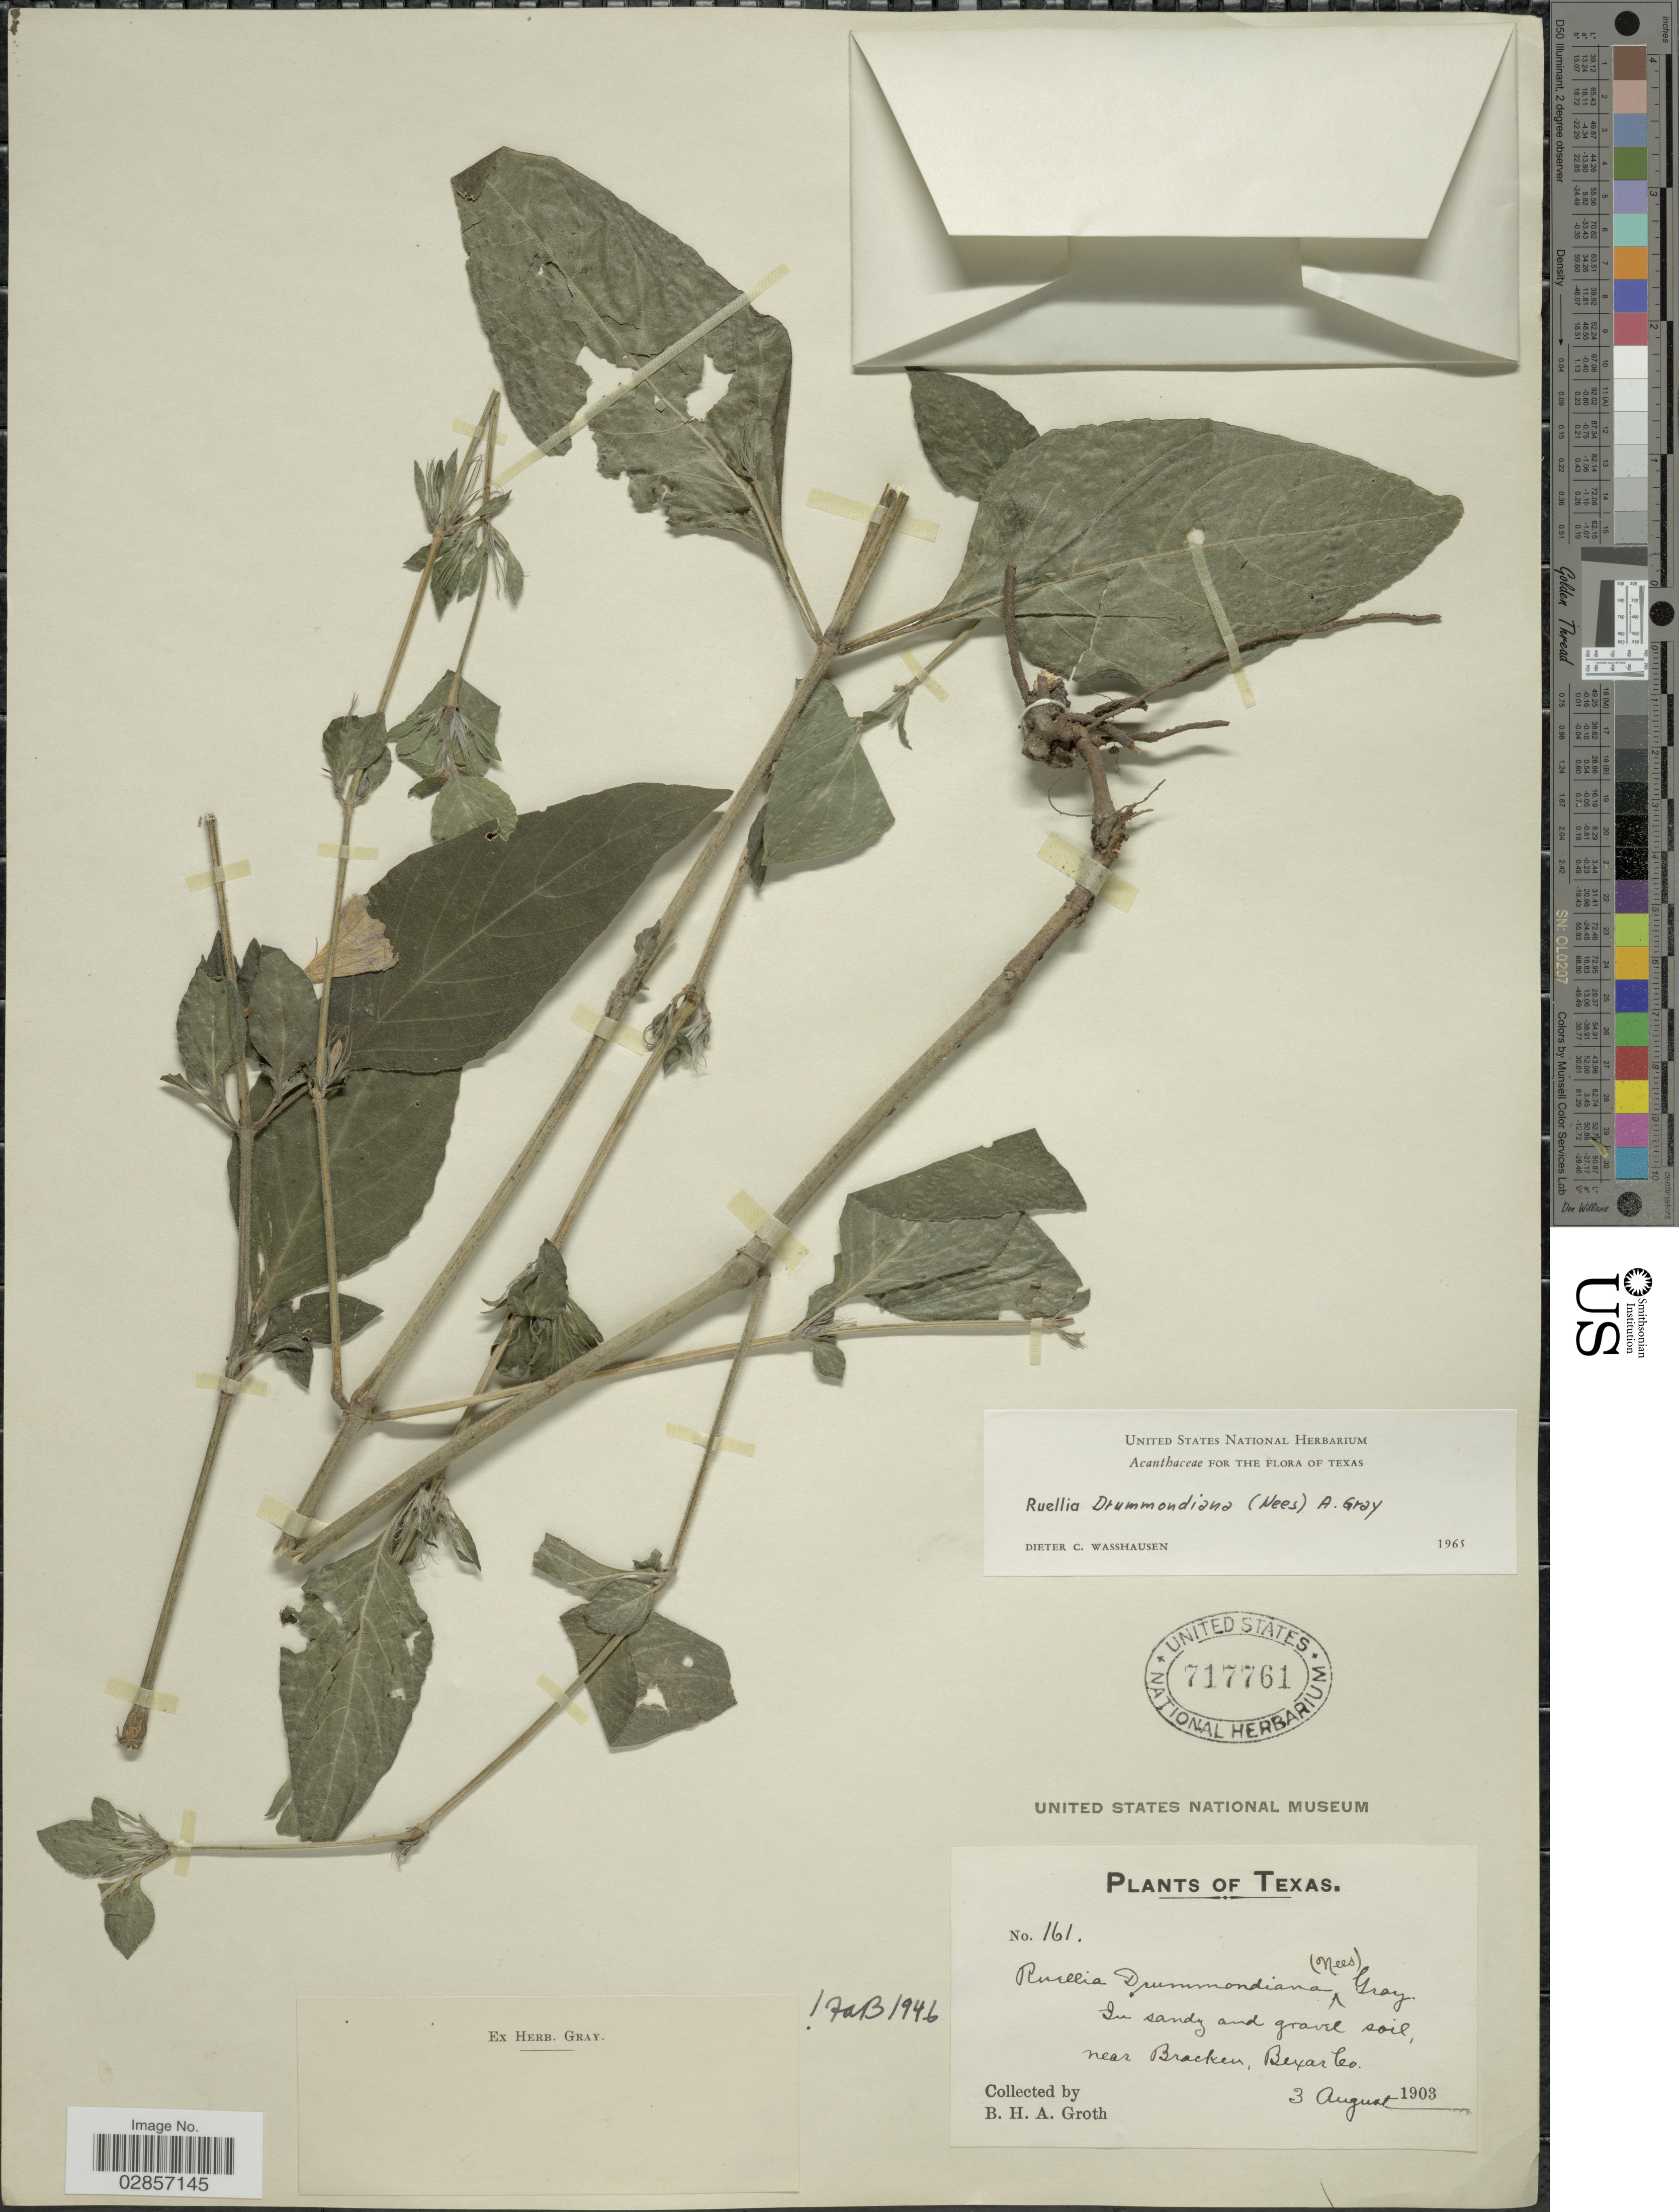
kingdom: Plantae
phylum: Tracheophyta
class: Magnoliopsida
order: Lamiales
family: Acanthaceae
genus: Ruellia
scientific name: Ruellia drummondiana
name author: (Nees) A. Gray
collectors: B. Groth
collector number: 161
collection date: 1903-08-03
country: United States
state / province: Texas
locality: Near Bracken, Bexar Co.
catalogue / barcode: US 717761